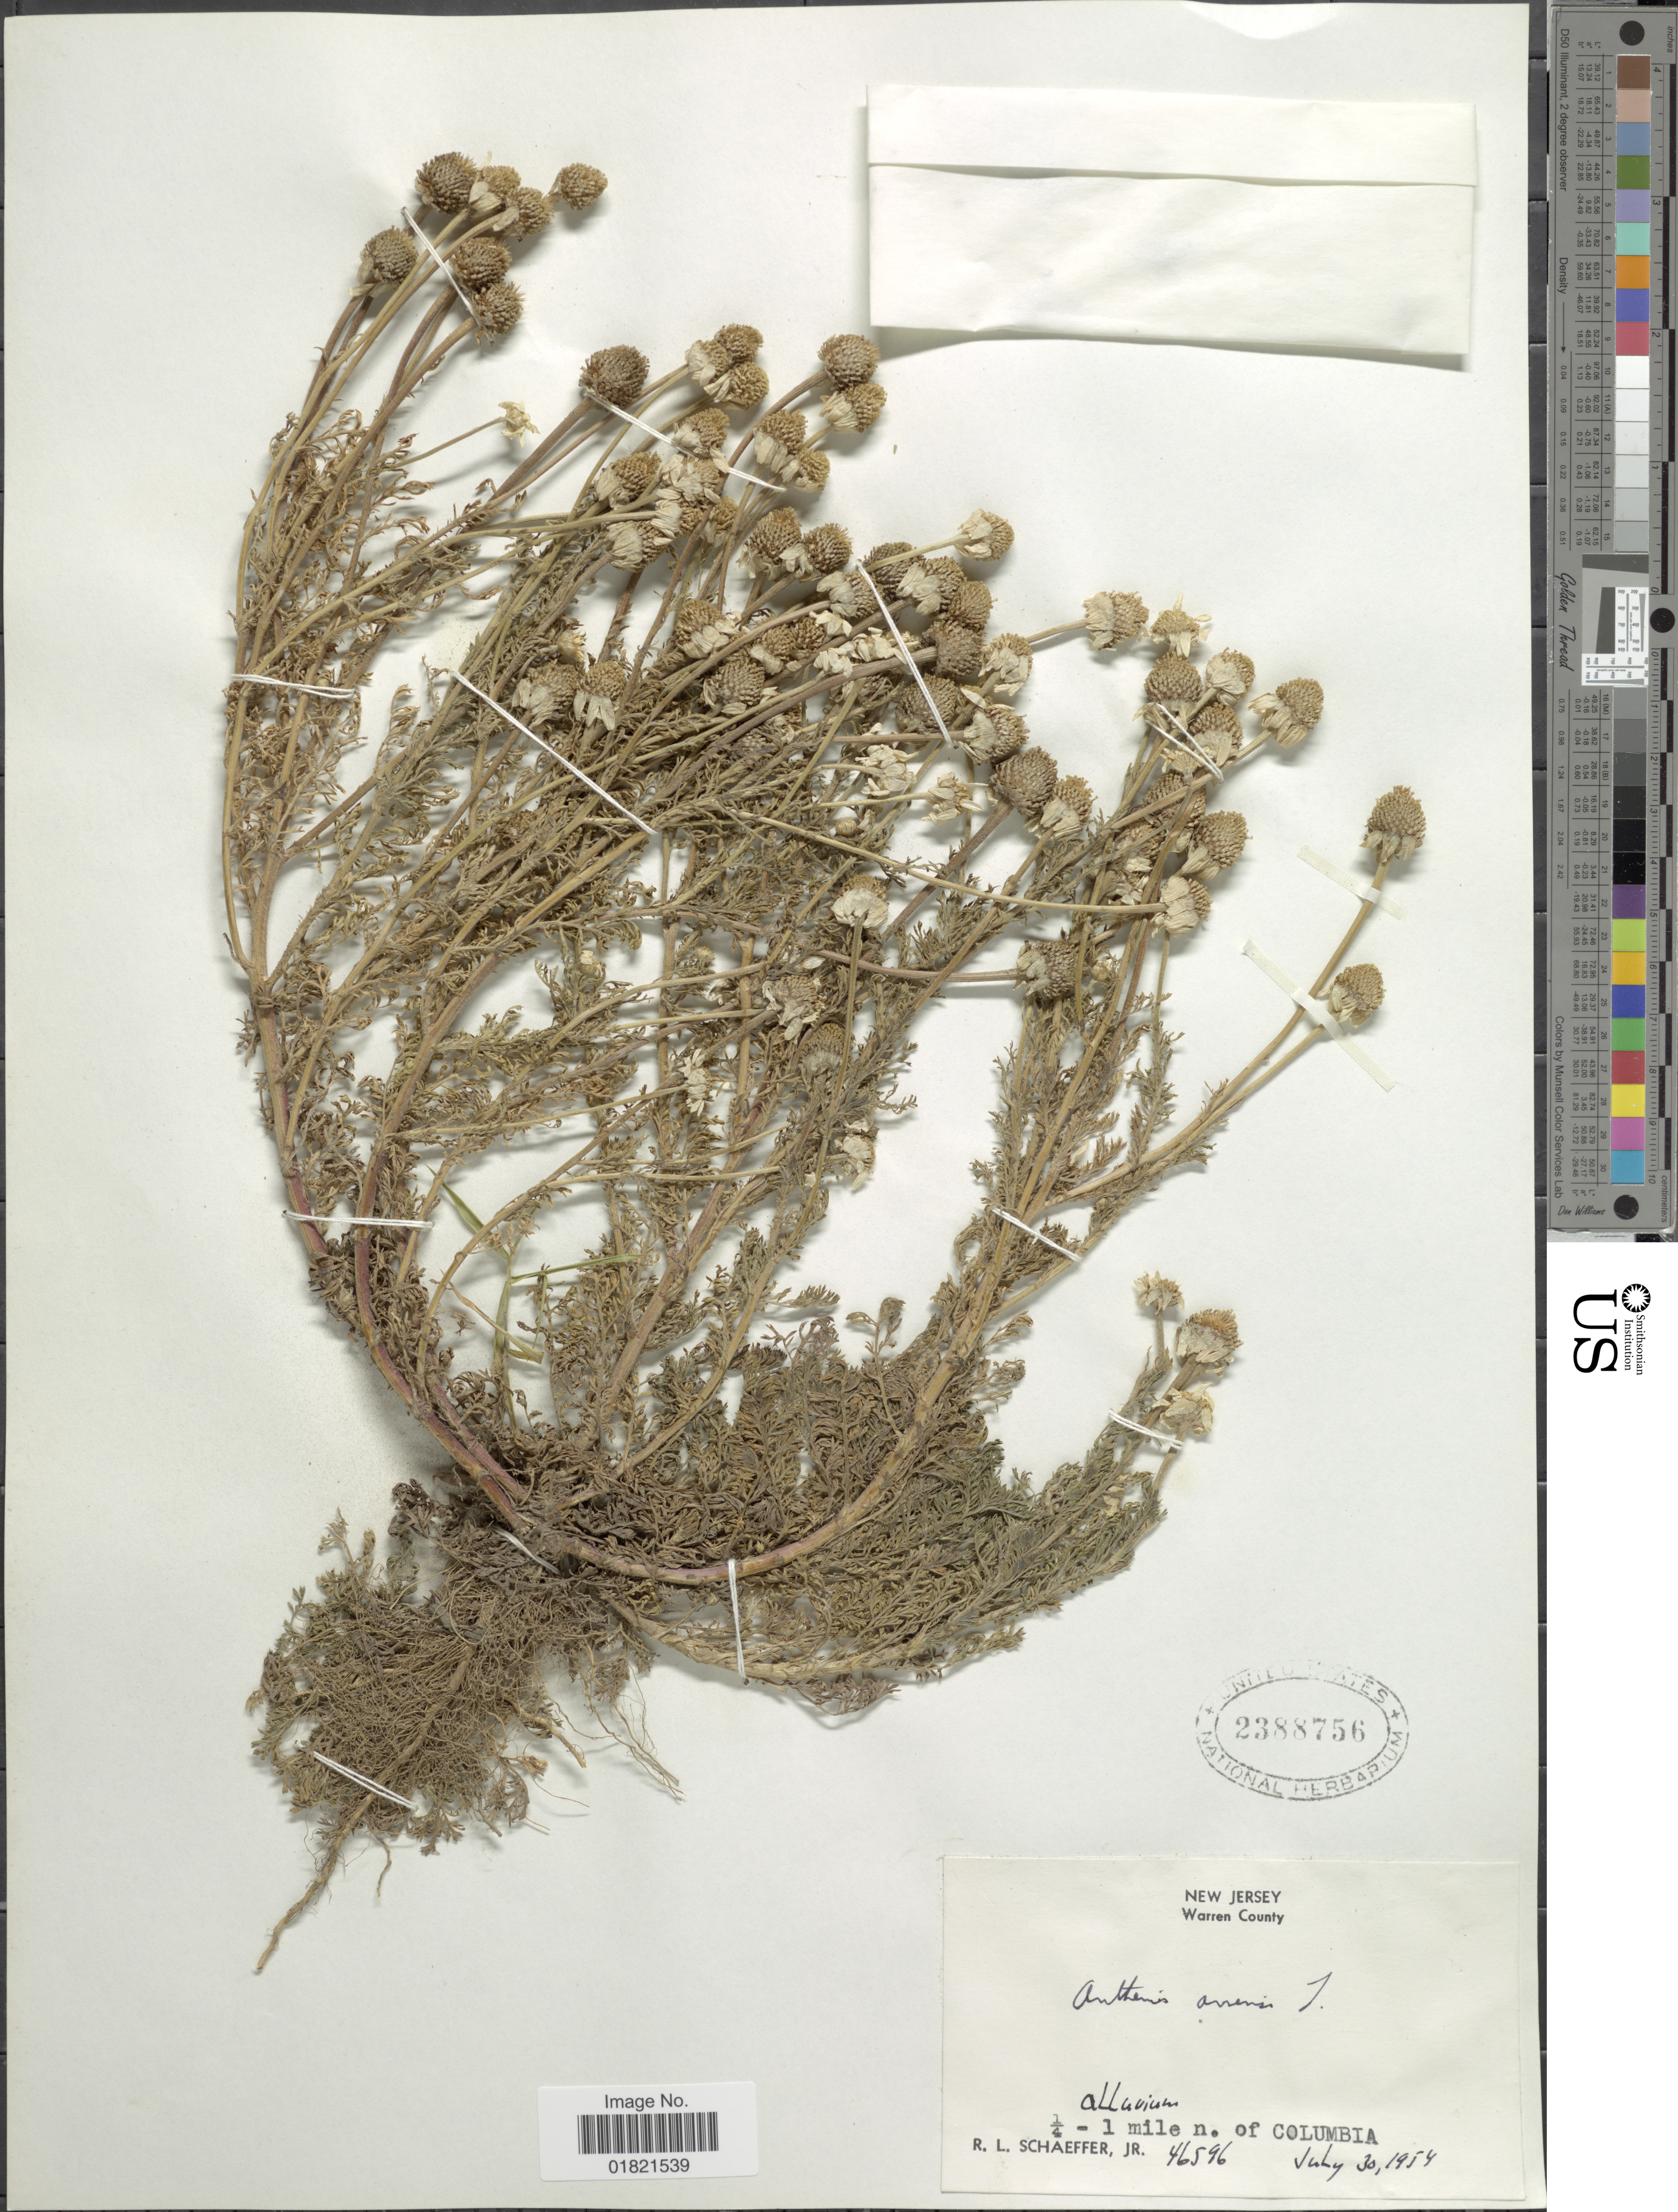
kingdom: Plantae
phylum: Tracheophyta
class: Magnoliopsida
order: Asterales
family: Asteraceae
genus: Anthemis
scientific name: Anthemis arvensis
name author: L.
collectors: R. L. Schaeffer Jr.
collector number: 46596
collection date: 1954-07-30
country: United States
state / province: New Jersey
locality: Warren County, ¼ - 1 mile n. of Columbia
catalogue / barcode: US 2388756